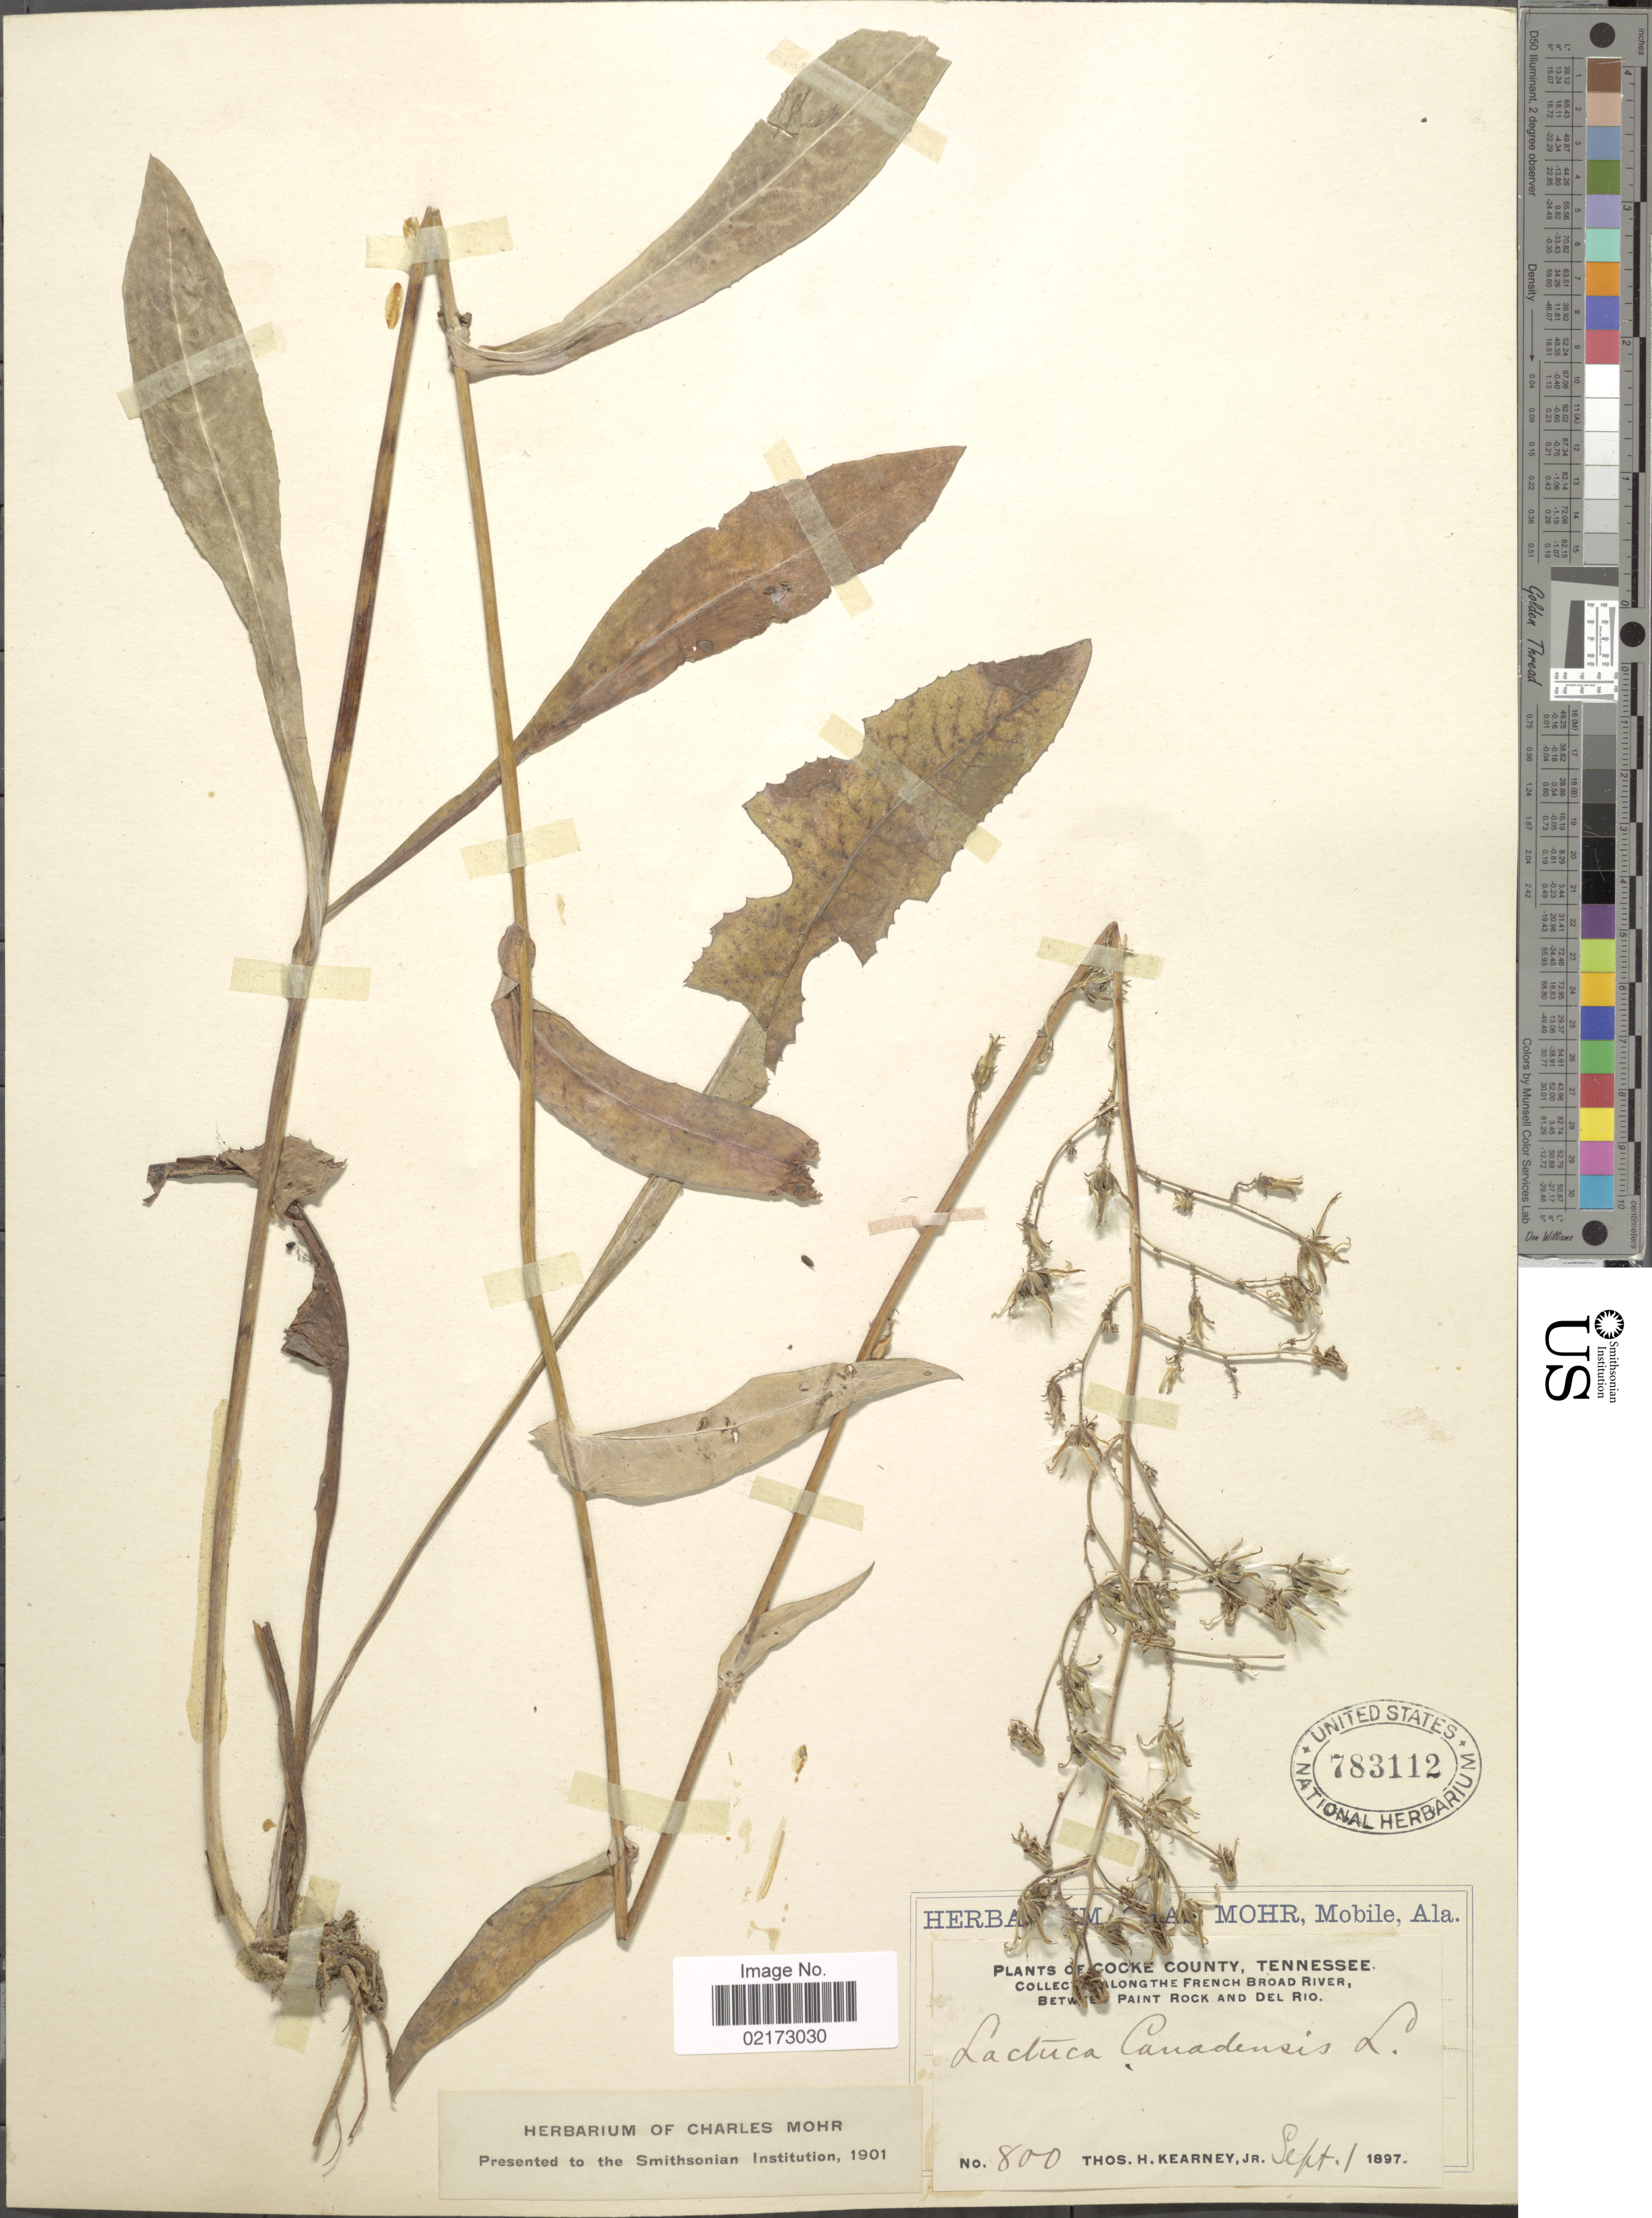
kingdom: Plantae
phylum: Tracheophyta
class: Magnoliopsida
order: Asterales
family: Asteraceae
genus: Lactuca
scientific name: Lactuca canadensis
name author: L.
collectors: T. H. Kearney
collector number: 800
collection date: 1897-09-01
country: United States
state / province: Tennessee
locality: Cocke County, along the French Broad River, between Paint Rock and Del Rio.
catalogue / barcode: US 783112